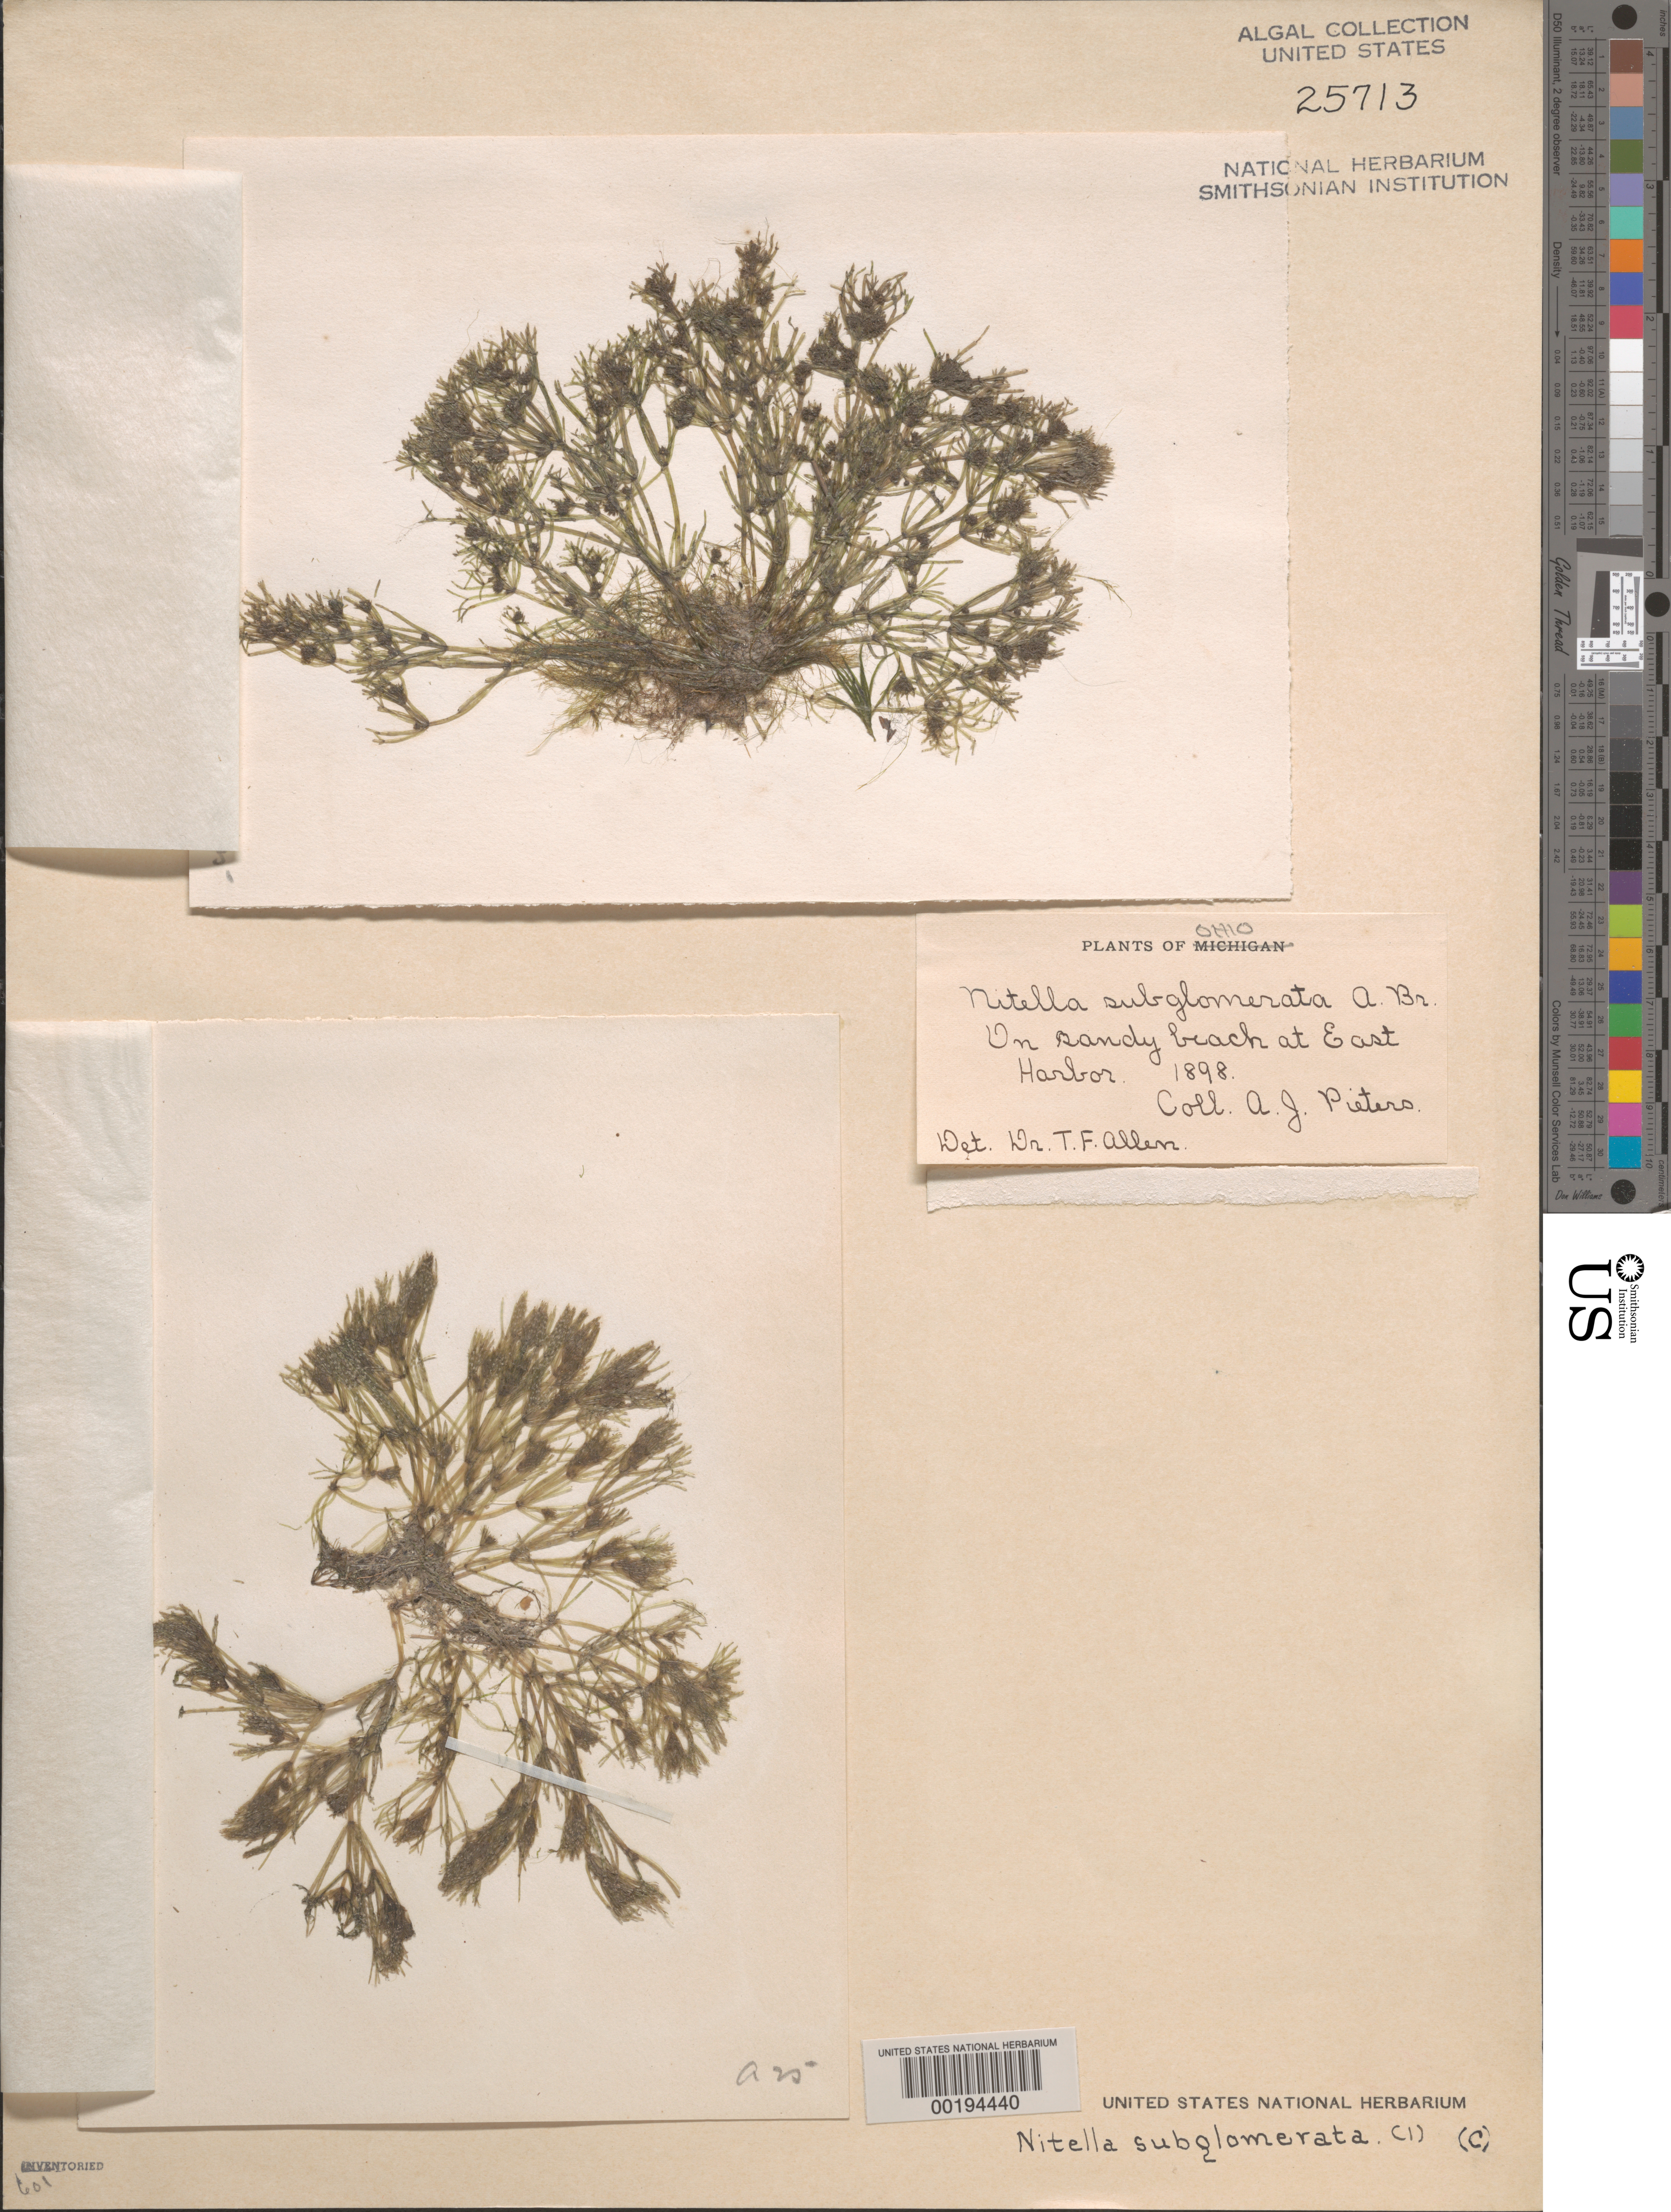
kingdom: Plantae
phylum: Charophyta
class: Charophyceae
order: Charales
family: Characeae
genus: Nitella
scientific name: Nitella subglomerata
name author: A. Braun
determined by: Allen, Timothy F.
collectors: A. Pieters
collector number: A25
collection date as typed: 1898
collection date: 1898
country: United States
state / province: Ohio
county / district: Ottawa County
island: South Bass Island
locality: East Harbor, Put-in-Bay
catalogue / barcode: US 25713